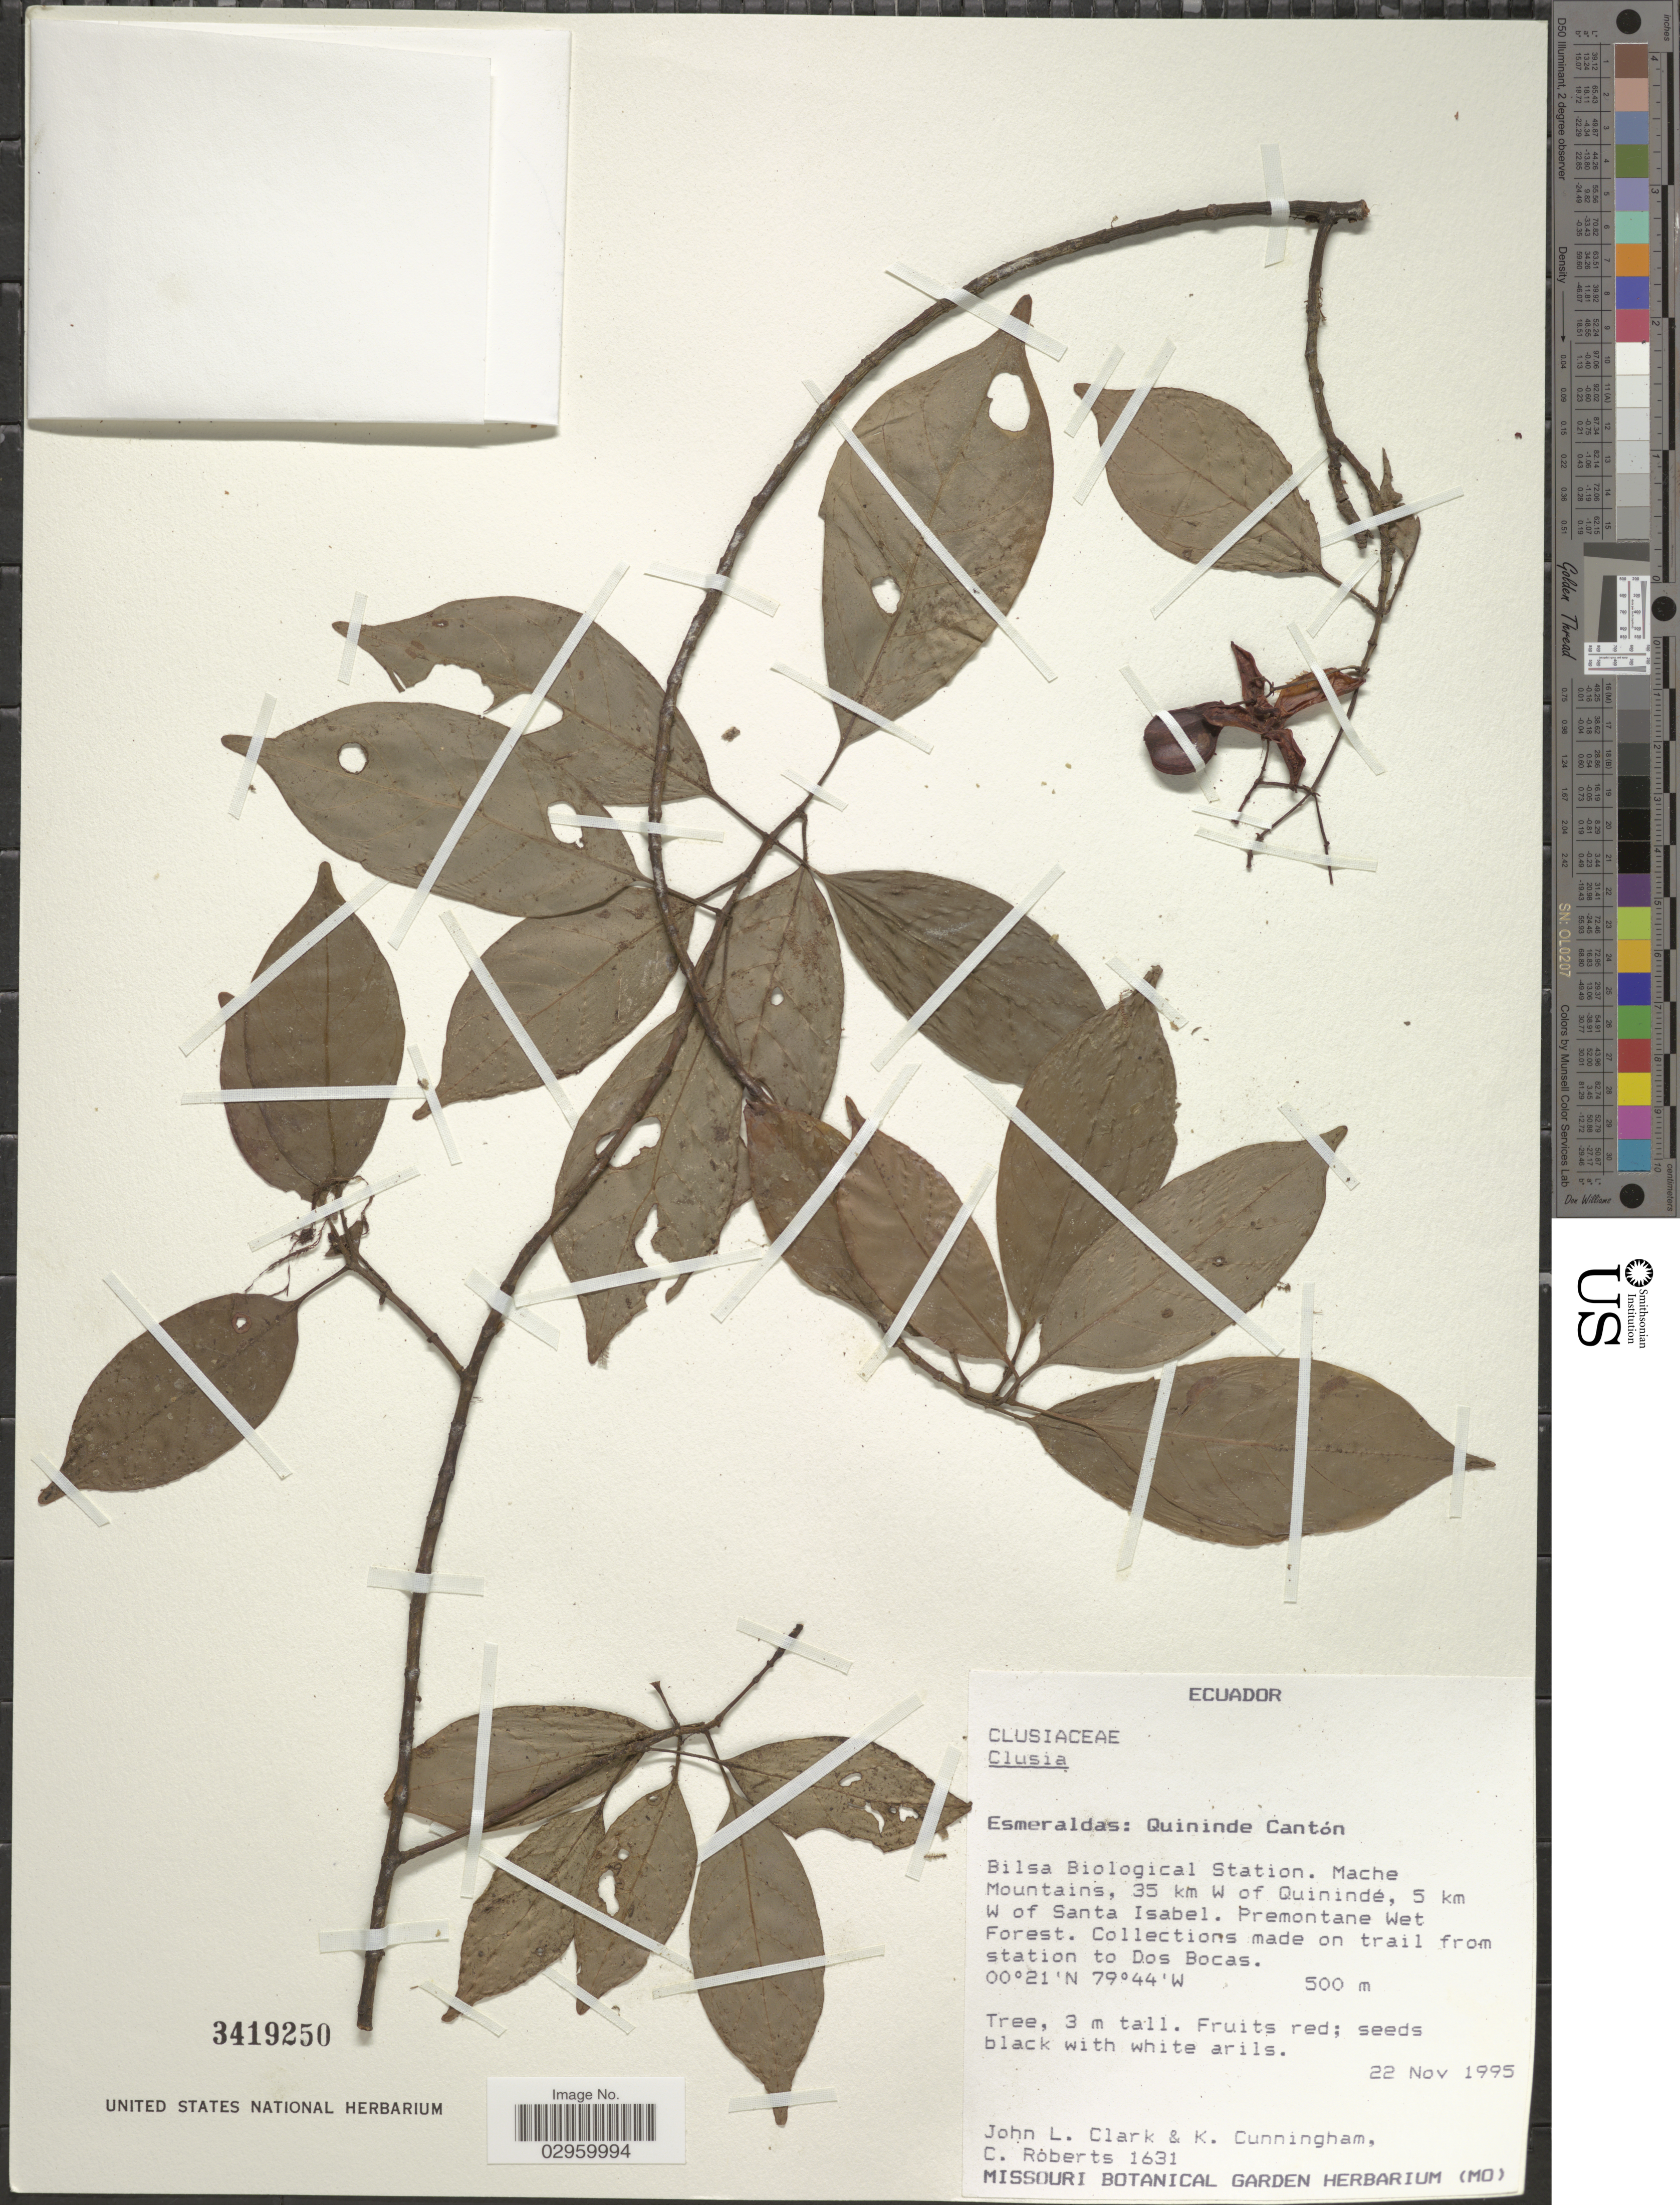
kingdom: Plantae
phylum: Tracheophyta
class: Magnoliopsida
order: Malpighiales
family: Clusiaceae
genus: Clusia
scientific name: Clusia sp.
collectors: J. L. Clark, K. Cunningham & C. Roberts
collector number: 1631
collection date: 1995-11-22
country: Ecuador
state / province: Esmeraldas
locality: Quininde Cantón, Bilsa Biological Station, Mache Mountains, 35 km W of Quinindé, 5 km W of Santa Isabel, Premontane Wet Forest, Collections made on trail from station to Dos Bocas.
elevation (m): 500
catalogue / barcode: US 3419250